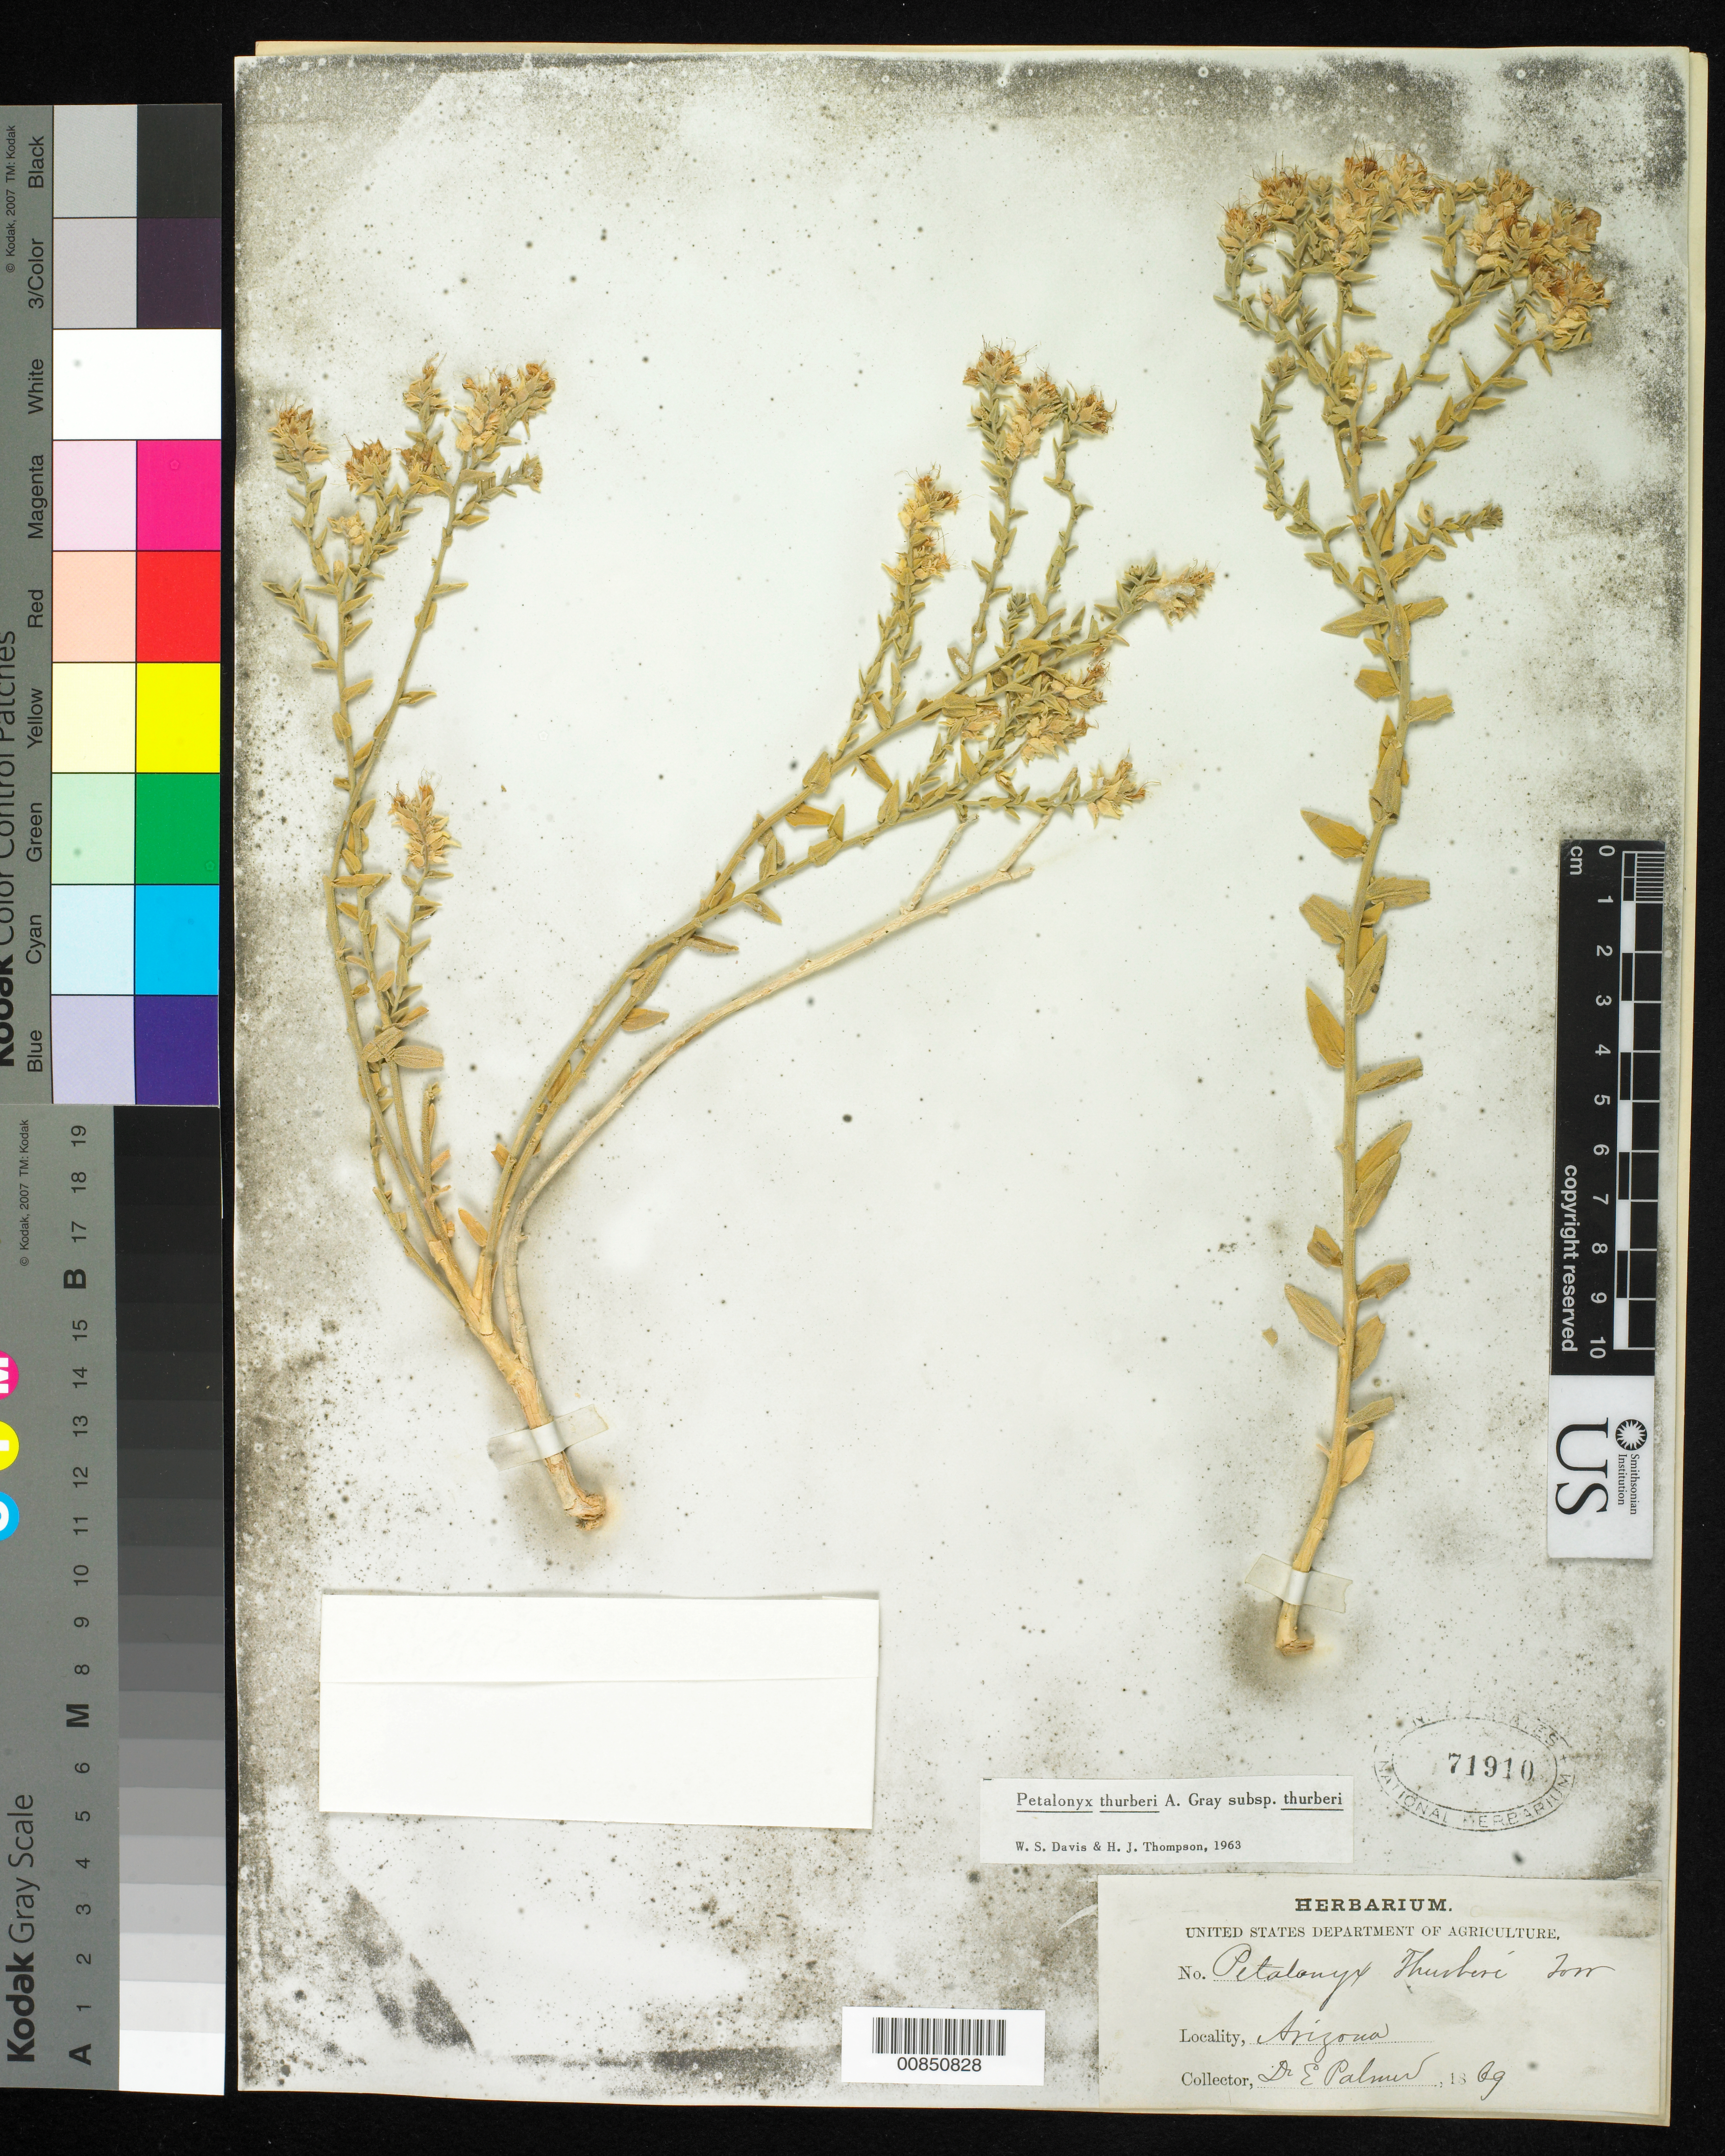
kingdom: Plantae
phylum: Tracheophyta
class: Magnoliopsida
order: Cornales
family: Loasaceae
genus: Petalonyx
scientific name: Petalonyx thurberi subsp. thurberi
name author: A. Gray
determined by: Davis, W. S.; Thompson, H. J.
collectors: E. Palmer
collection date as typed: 1869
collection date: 1869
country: United States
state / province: Arizona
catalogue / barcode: US 71910